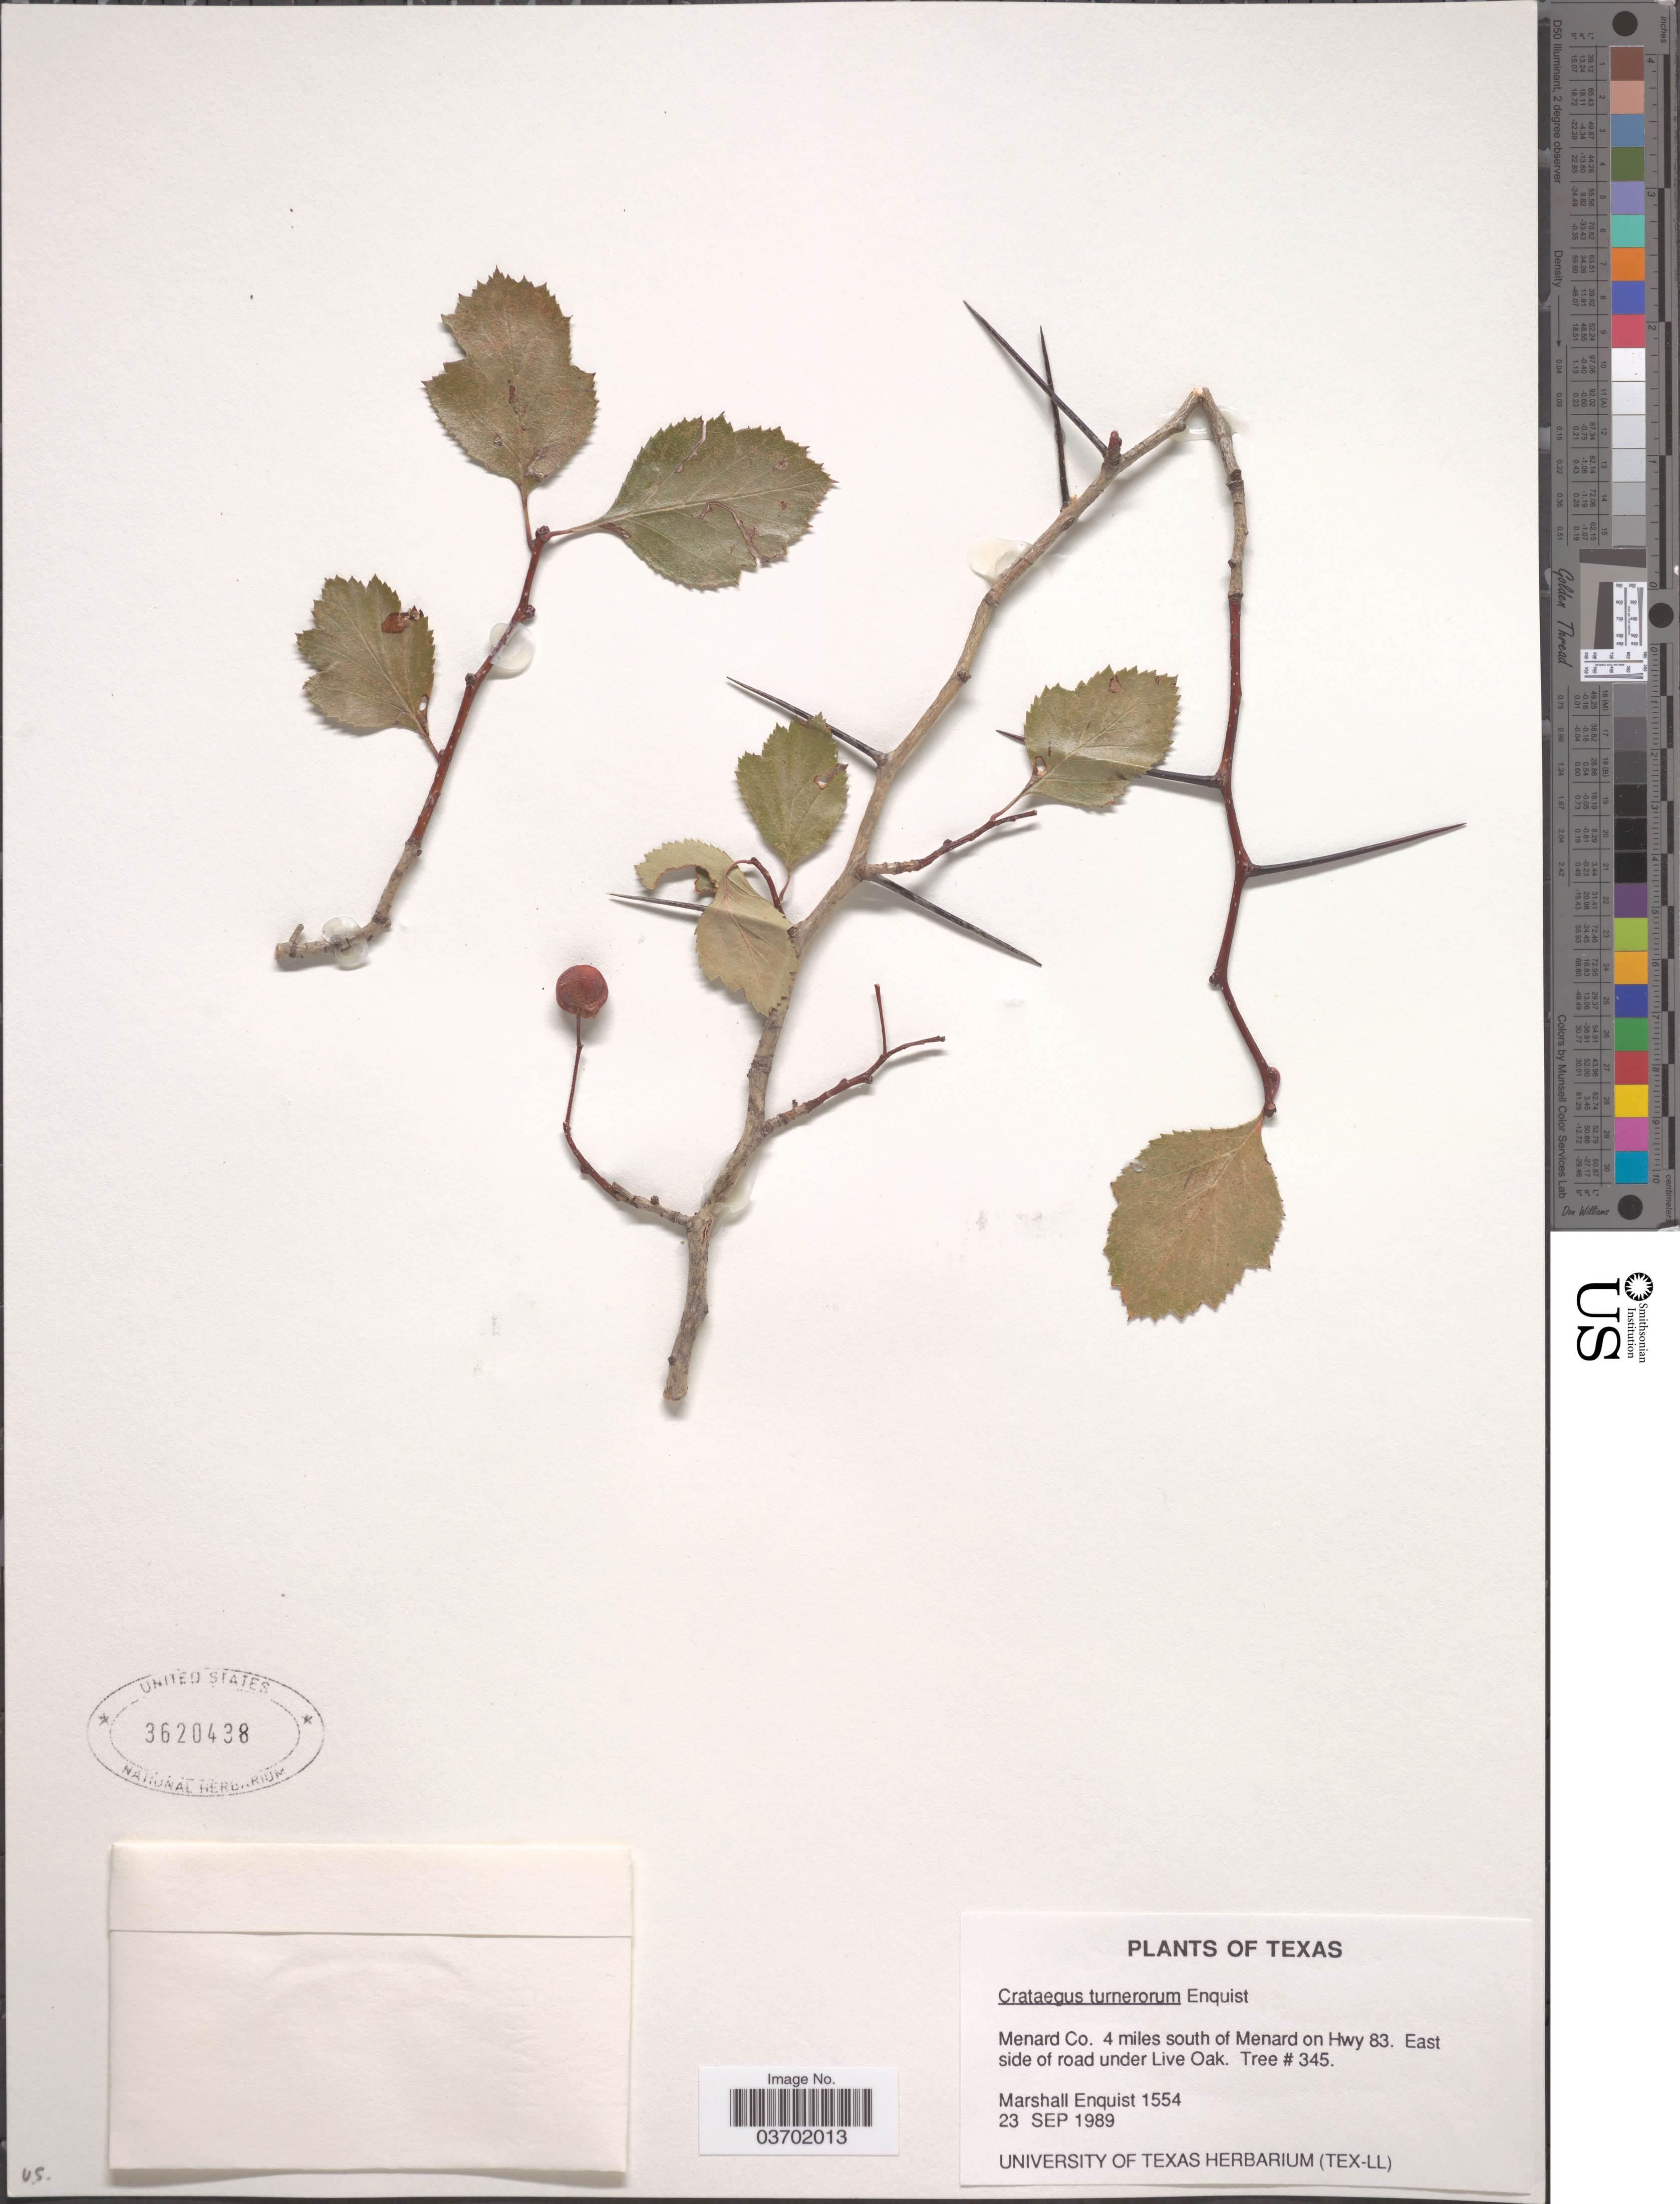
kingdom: Plantae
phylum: Tracheophyta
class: Magnoliopsida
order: Rosales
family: Rosaceae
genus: Crataegus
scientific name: Crataegus turnerorum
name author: Enquist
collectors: M. Enquist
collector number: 1554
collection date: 1989-09-23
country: United States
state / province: Texas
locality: Menard Co. 4 miles south of Menard on Hwy 83. East side of road under Live Oak.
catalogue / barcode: US 3620438